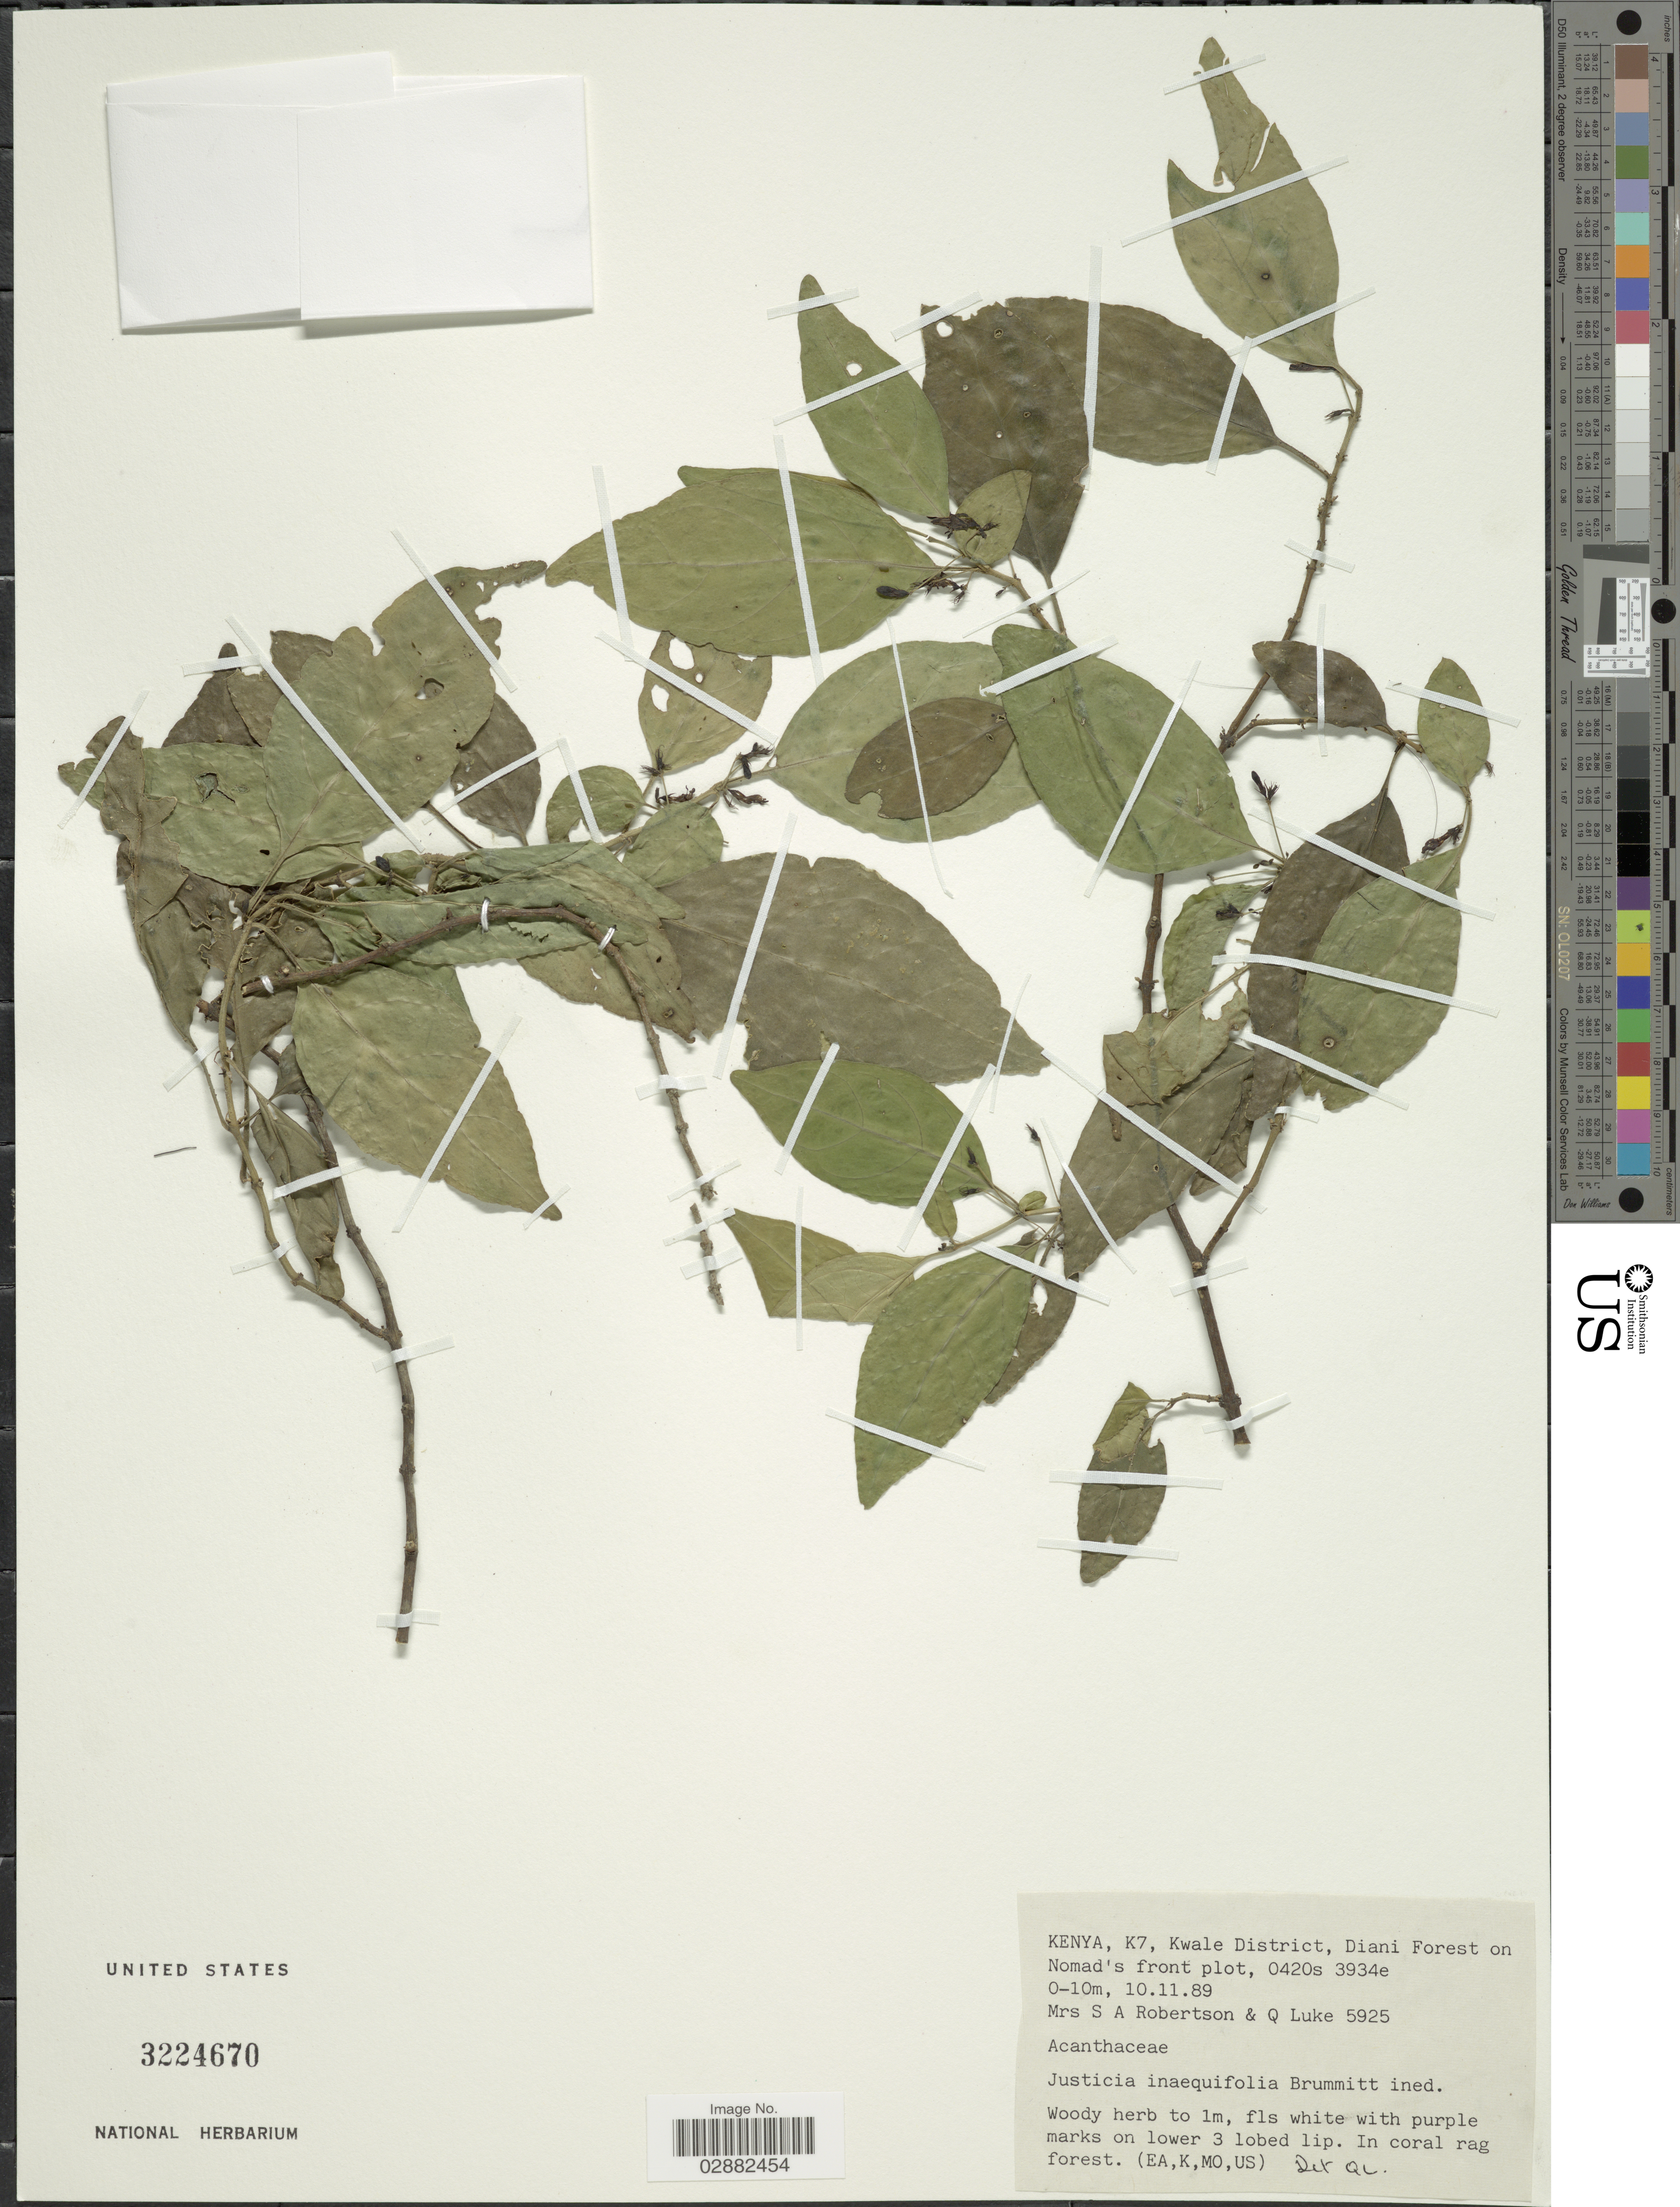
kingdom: Plantae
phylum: Tracheophyta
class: Magnoliopsida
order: Lamiales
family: Acanthaceae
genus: Justicia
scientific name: Justicia inaequifolia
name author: Brummitt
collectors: S. Robertson & Q. Luke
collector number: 5925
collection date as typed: Transcribed d/m/y: 10/11/89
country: Kenya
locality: K7, Kwale District, Diani Forest on Nomad's front plot.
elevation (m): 0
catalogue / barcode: US 3224670